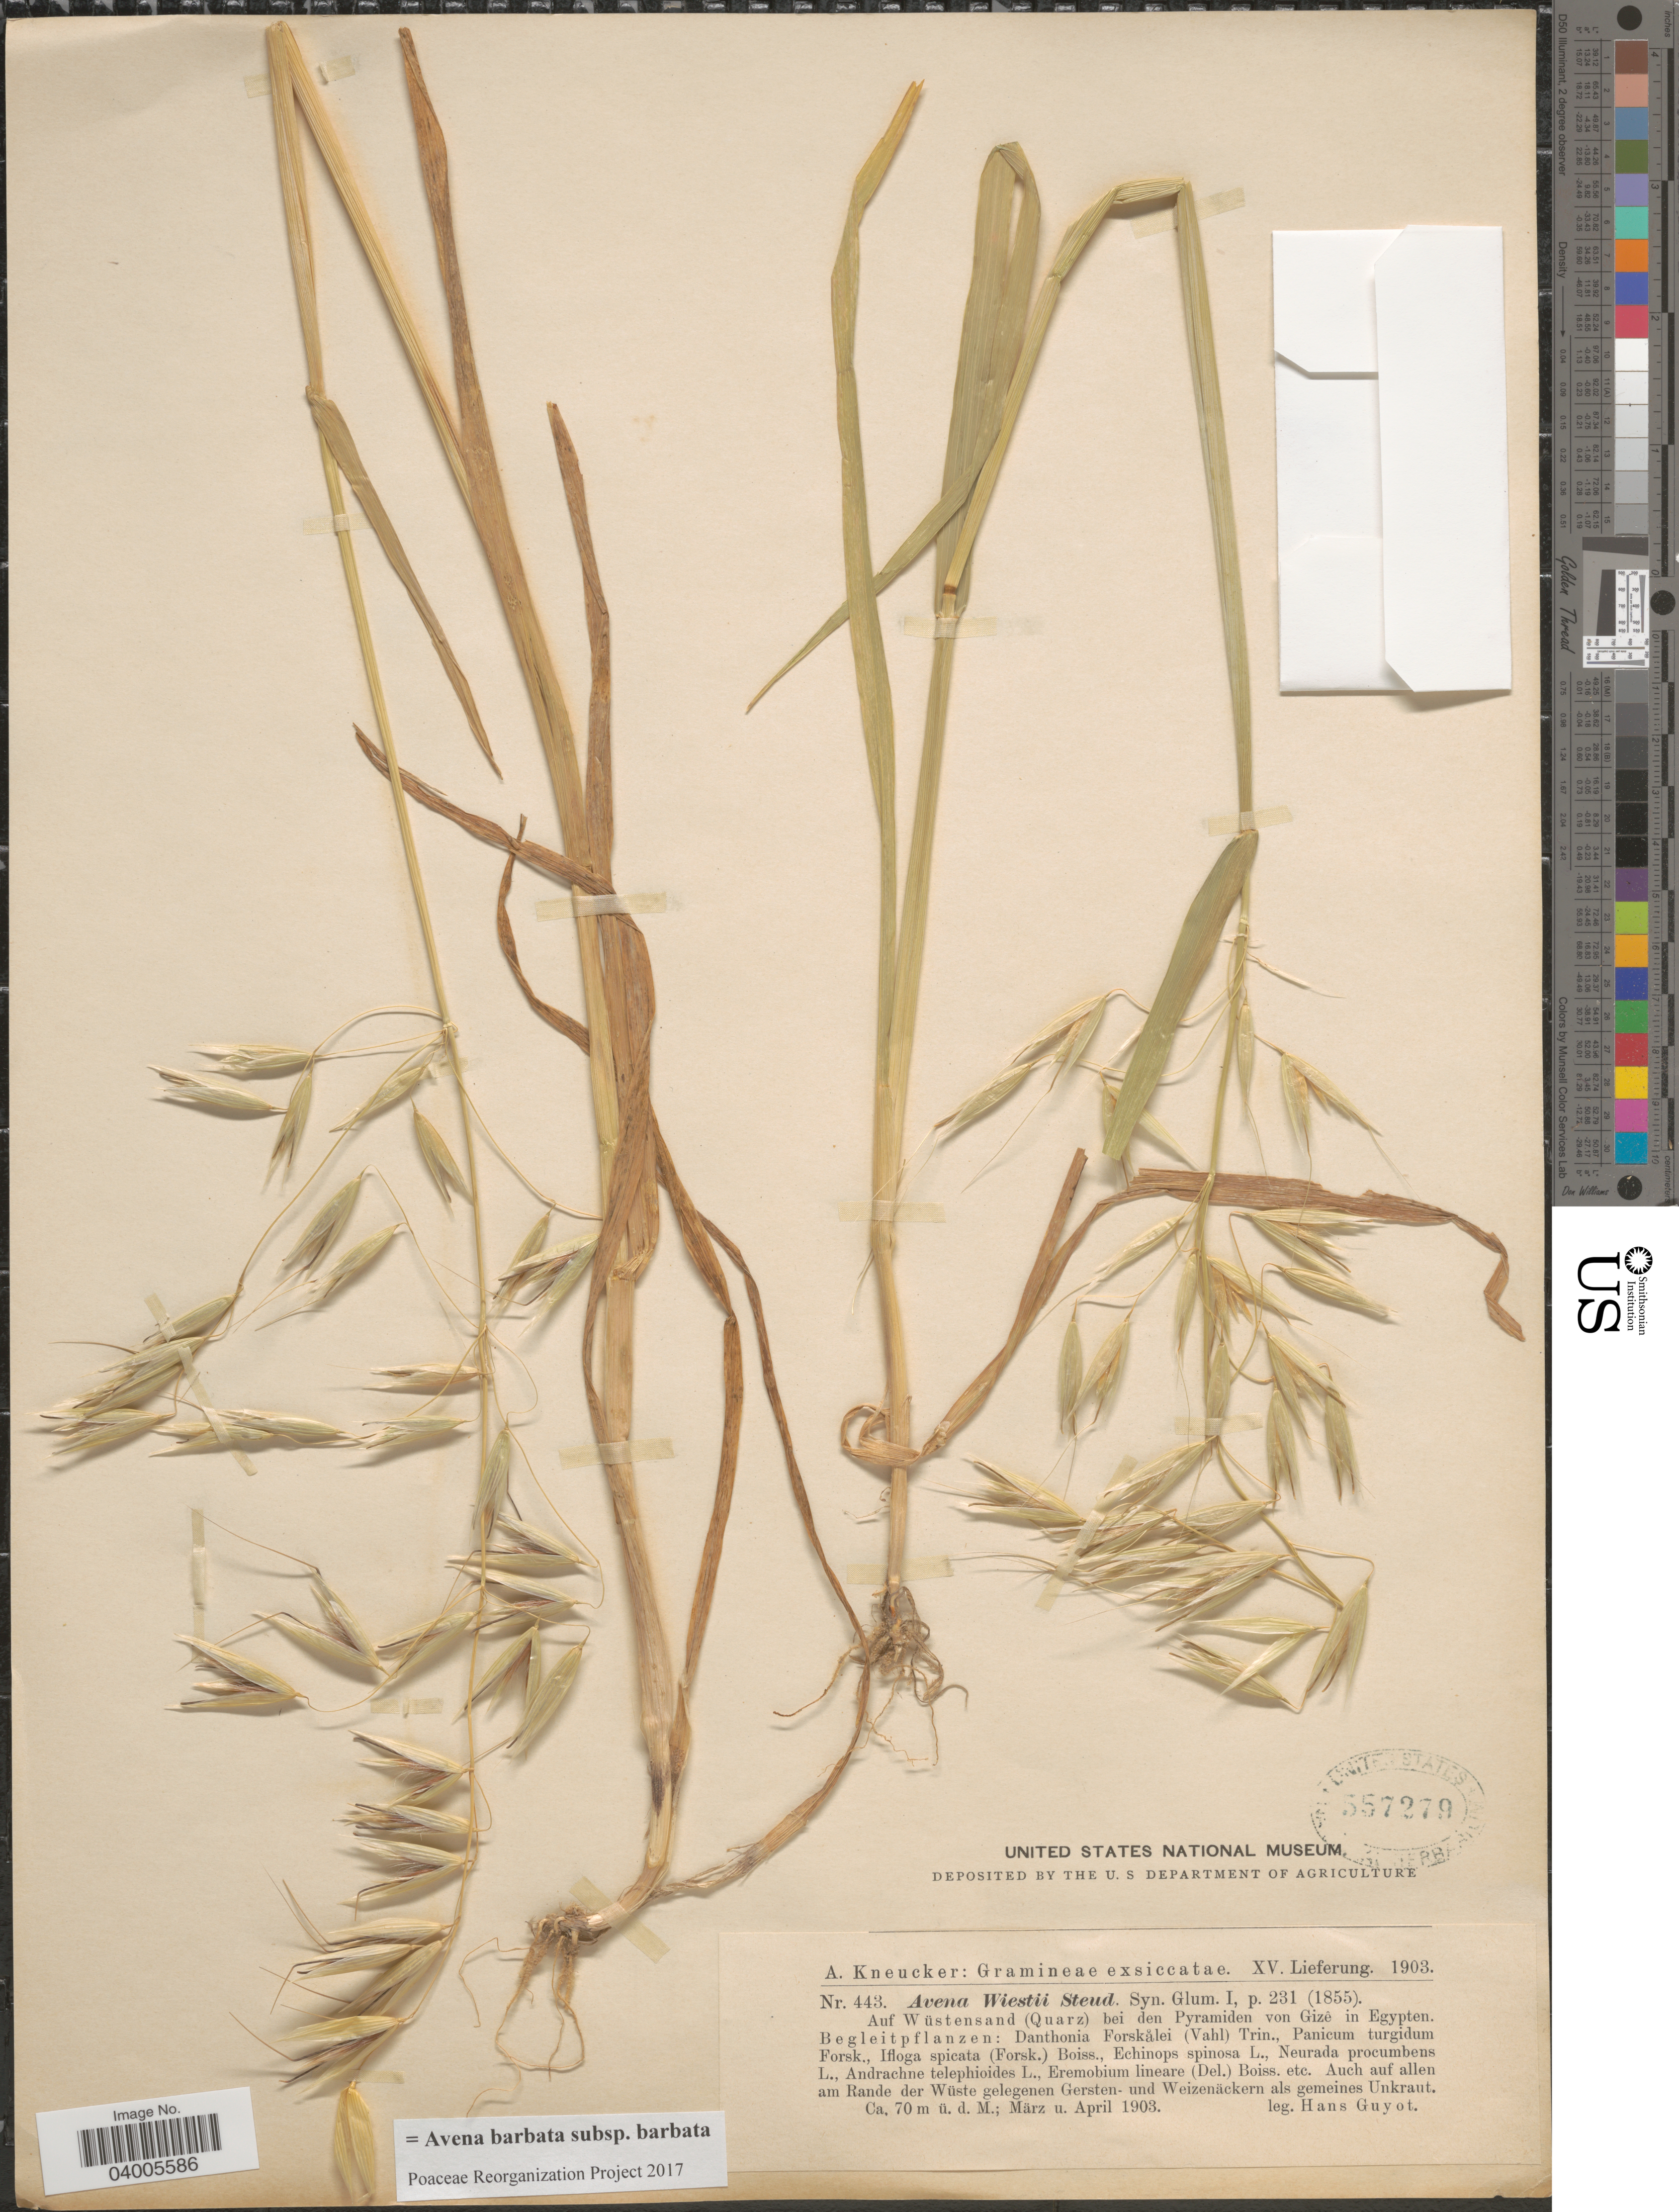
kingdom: Plantae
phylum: Tracheophyta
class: Liliopsida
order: Poales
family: Poaceae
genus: Avena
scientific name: Avena barbata subsp. barbata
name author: Pott ex Link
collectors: H. Guyot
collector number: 443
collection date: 1903-03/1903-04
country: Egypt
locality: Auf Wüstensand (Quarz) bei den Pyramiden von Gizê in Egypten.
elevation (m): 70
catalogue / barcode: US 557279